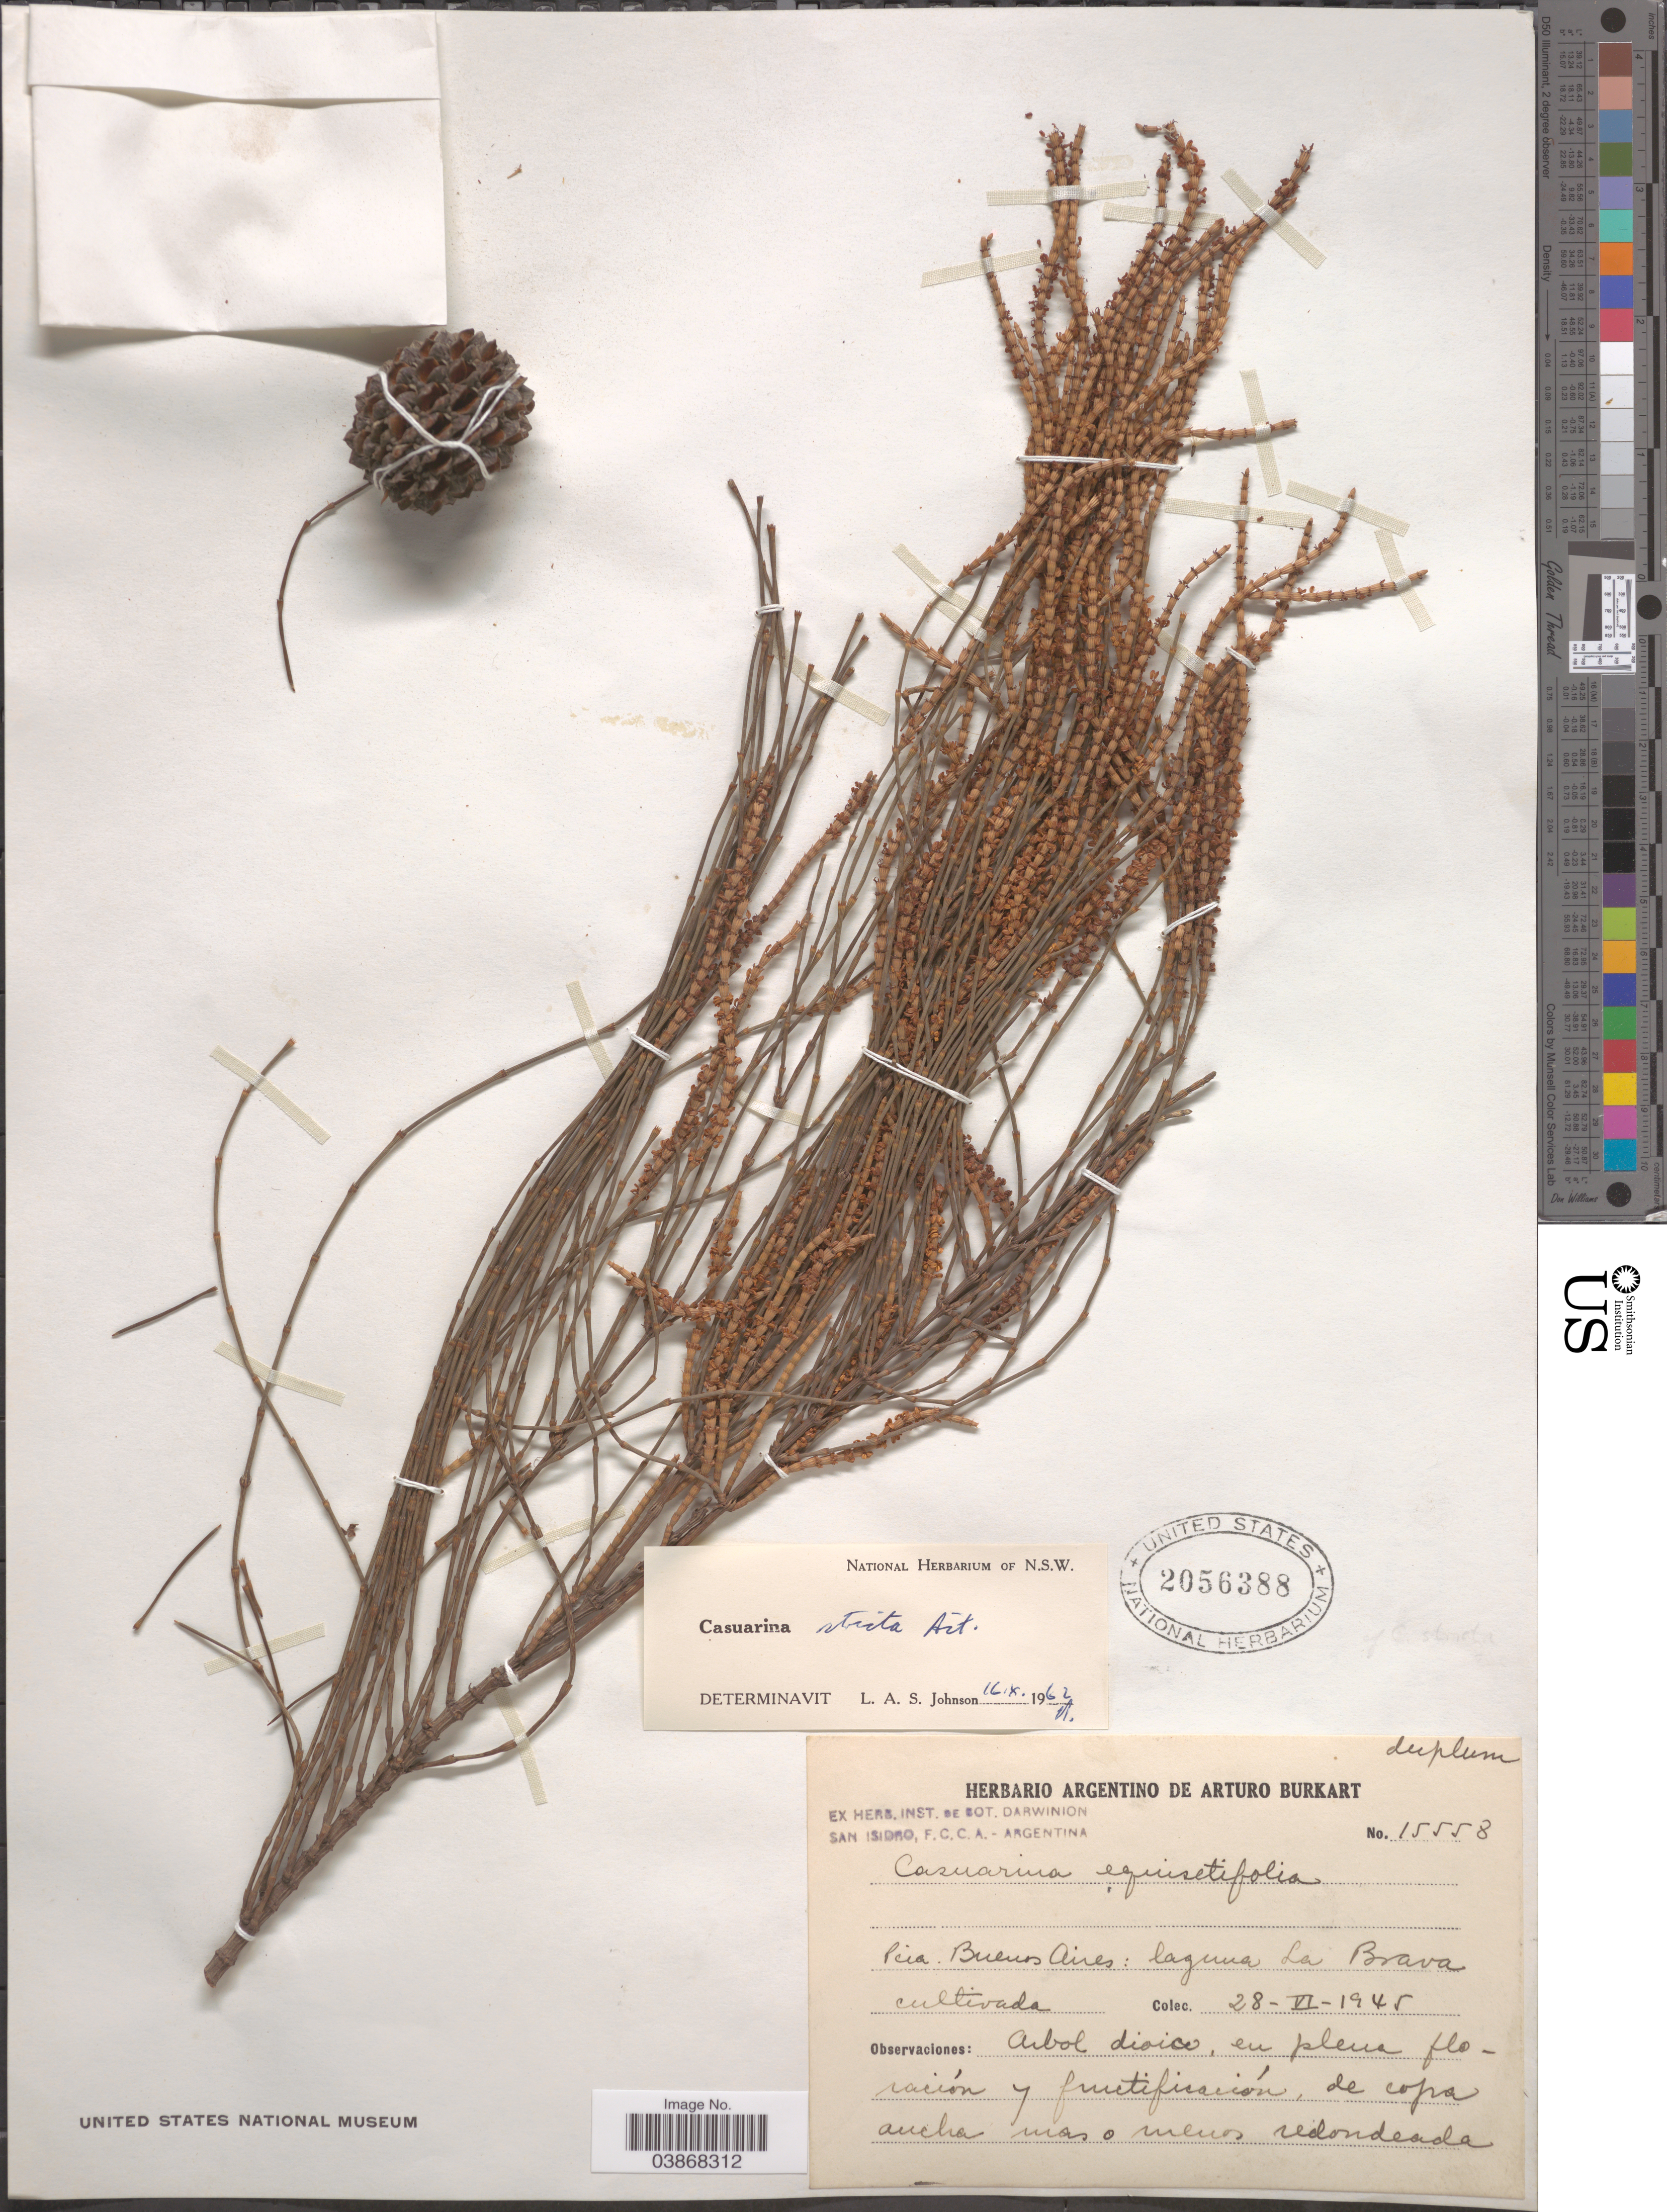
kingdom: Plantae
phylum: Tracheophyta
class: Magnoliopsida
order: Fagales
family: Casuarinaceae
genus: Casuarina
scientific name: Casuarina stricta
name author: Aiton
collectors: Ex Herb. Argentino de Arturo Burkart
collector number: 15558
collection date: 1945-06-28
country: Argentina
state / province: Buenos Aires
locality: Pcia. Buenos Aires: laguna La Brava.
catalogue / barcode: US 2056388